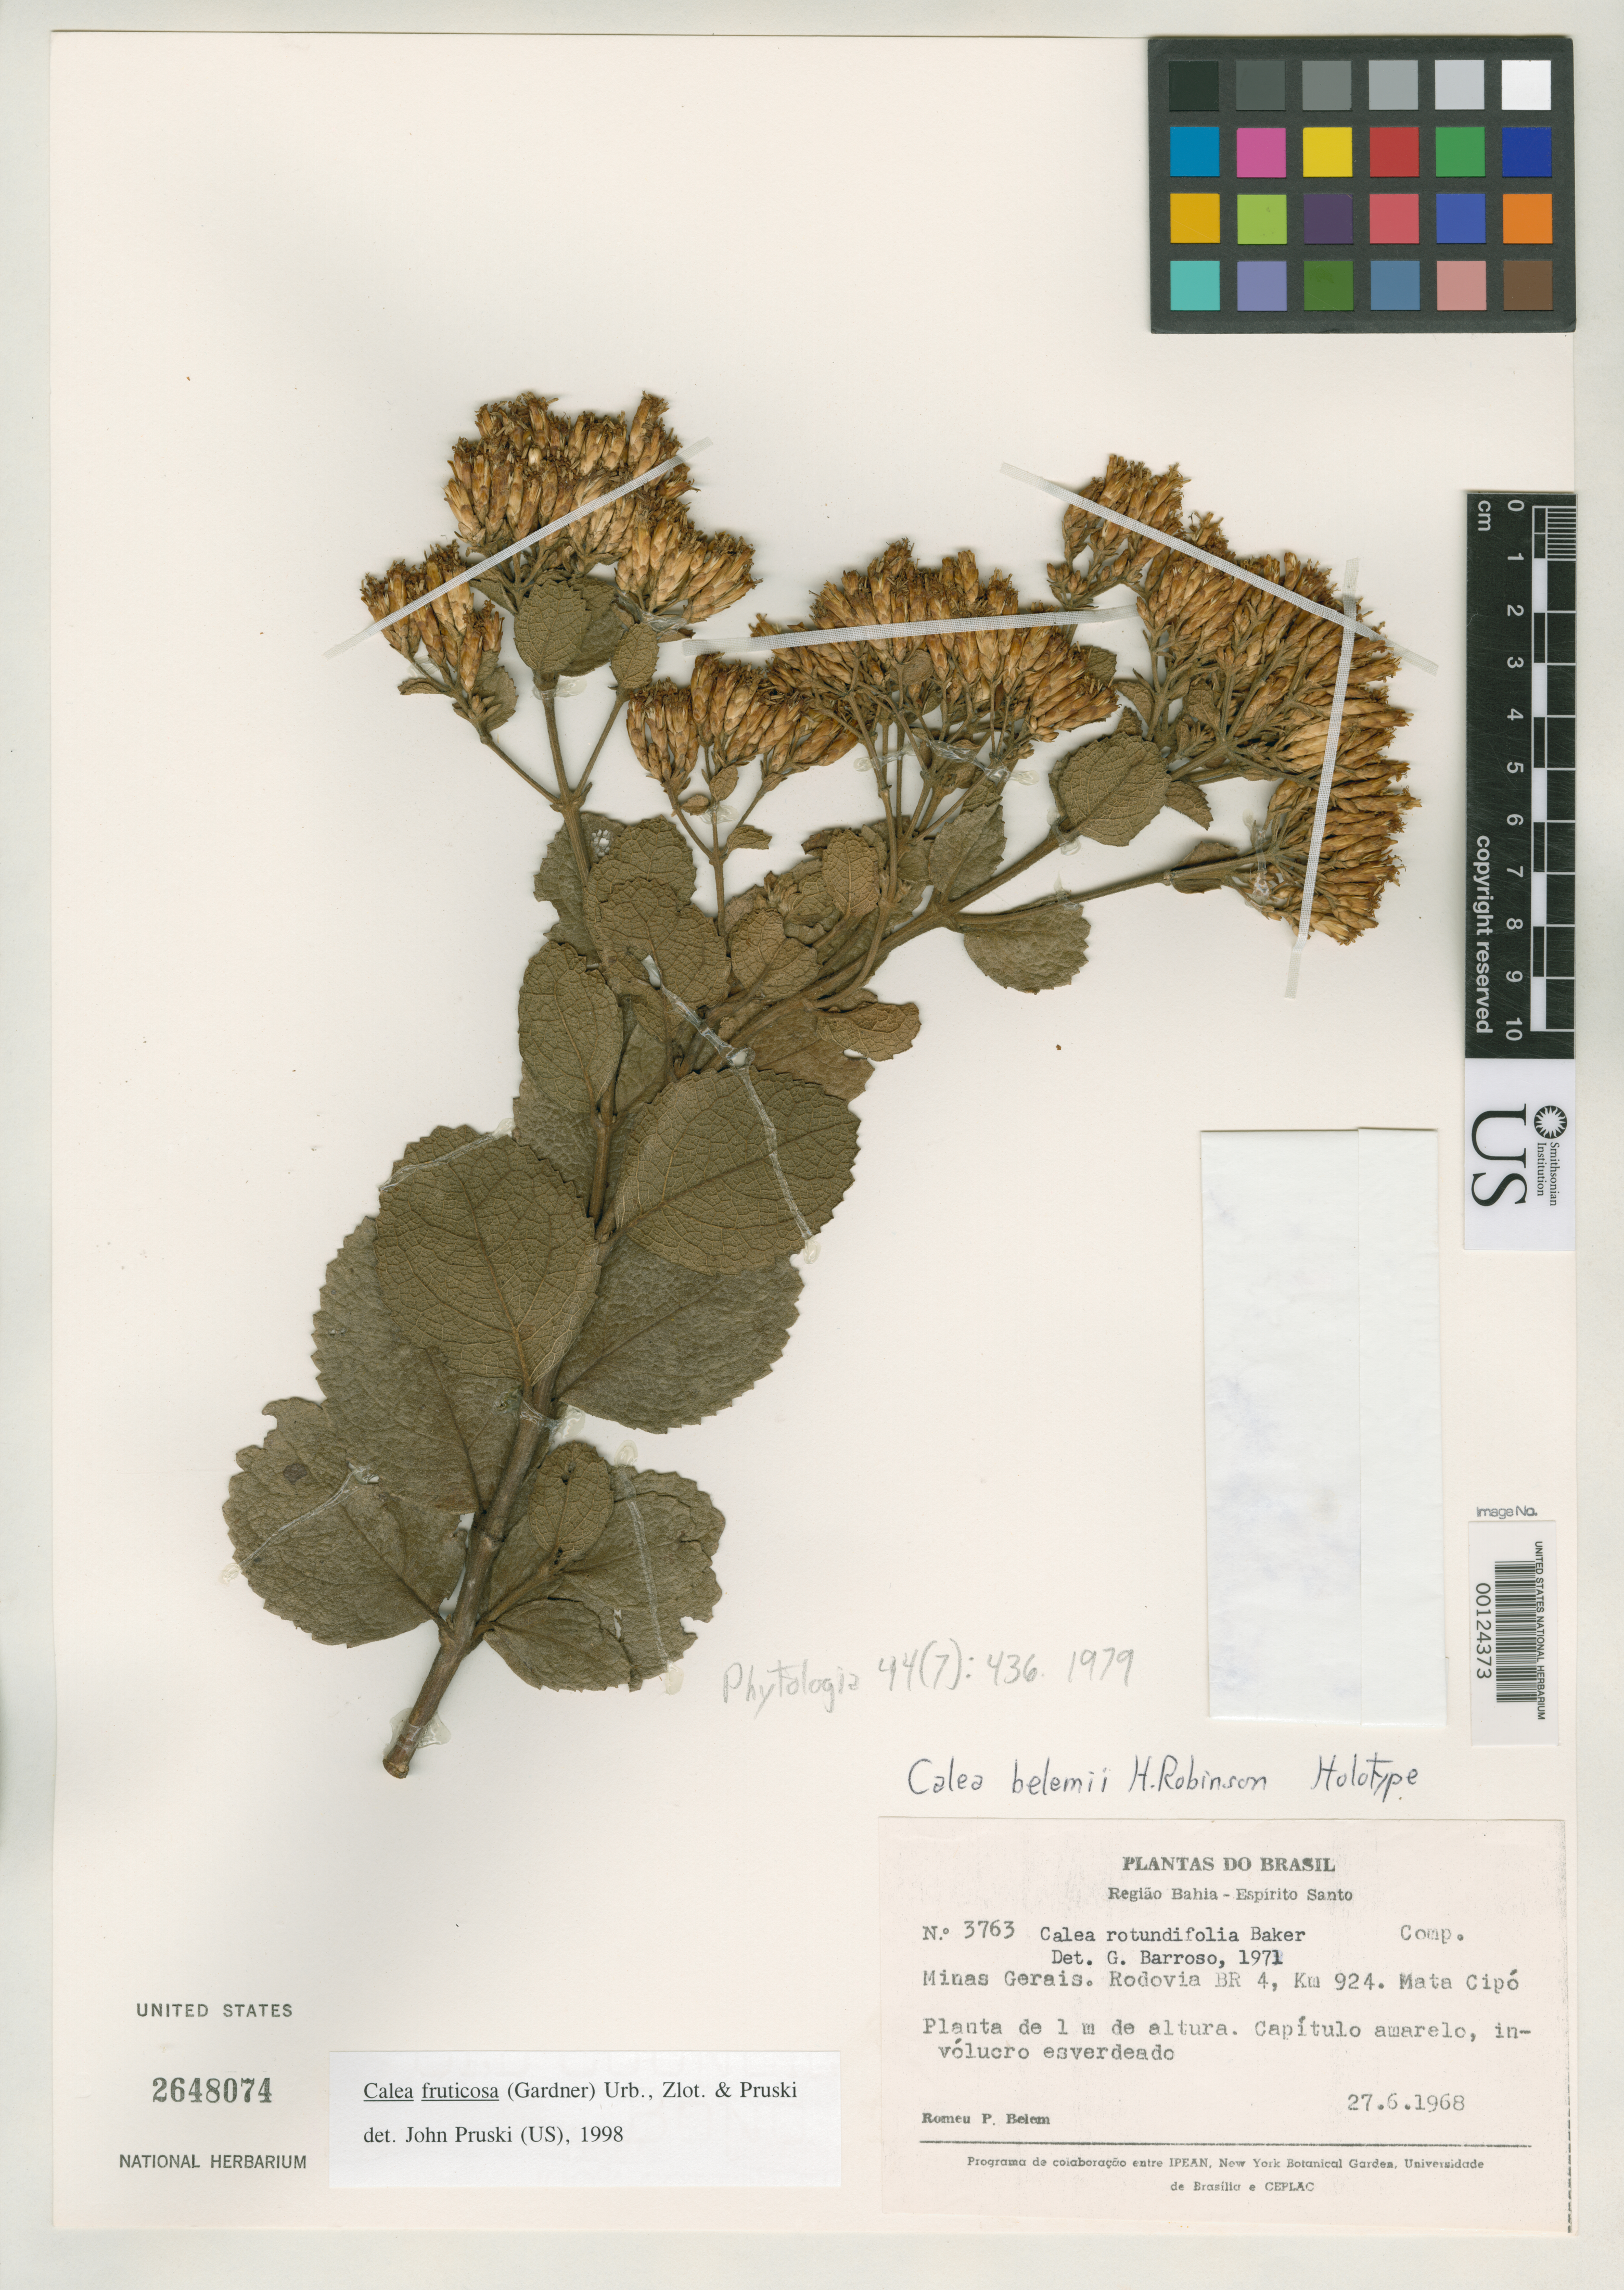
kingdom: Plantae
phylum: Tracheophyta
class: Magnoliopsida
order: Asterales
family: Asteraceae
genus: Calea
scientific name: Calea belemii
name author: H. Rob.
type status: Holotype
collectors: R. P. Belém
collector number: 3763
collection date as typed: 27 Jun 1968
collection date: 1968-06-27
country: Brazil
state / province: Minas Gerais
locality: Rodovia BR 4, km 924, Mata Cipo. [Highway BR 4, Mata Cipo]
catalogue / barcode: US 2648074